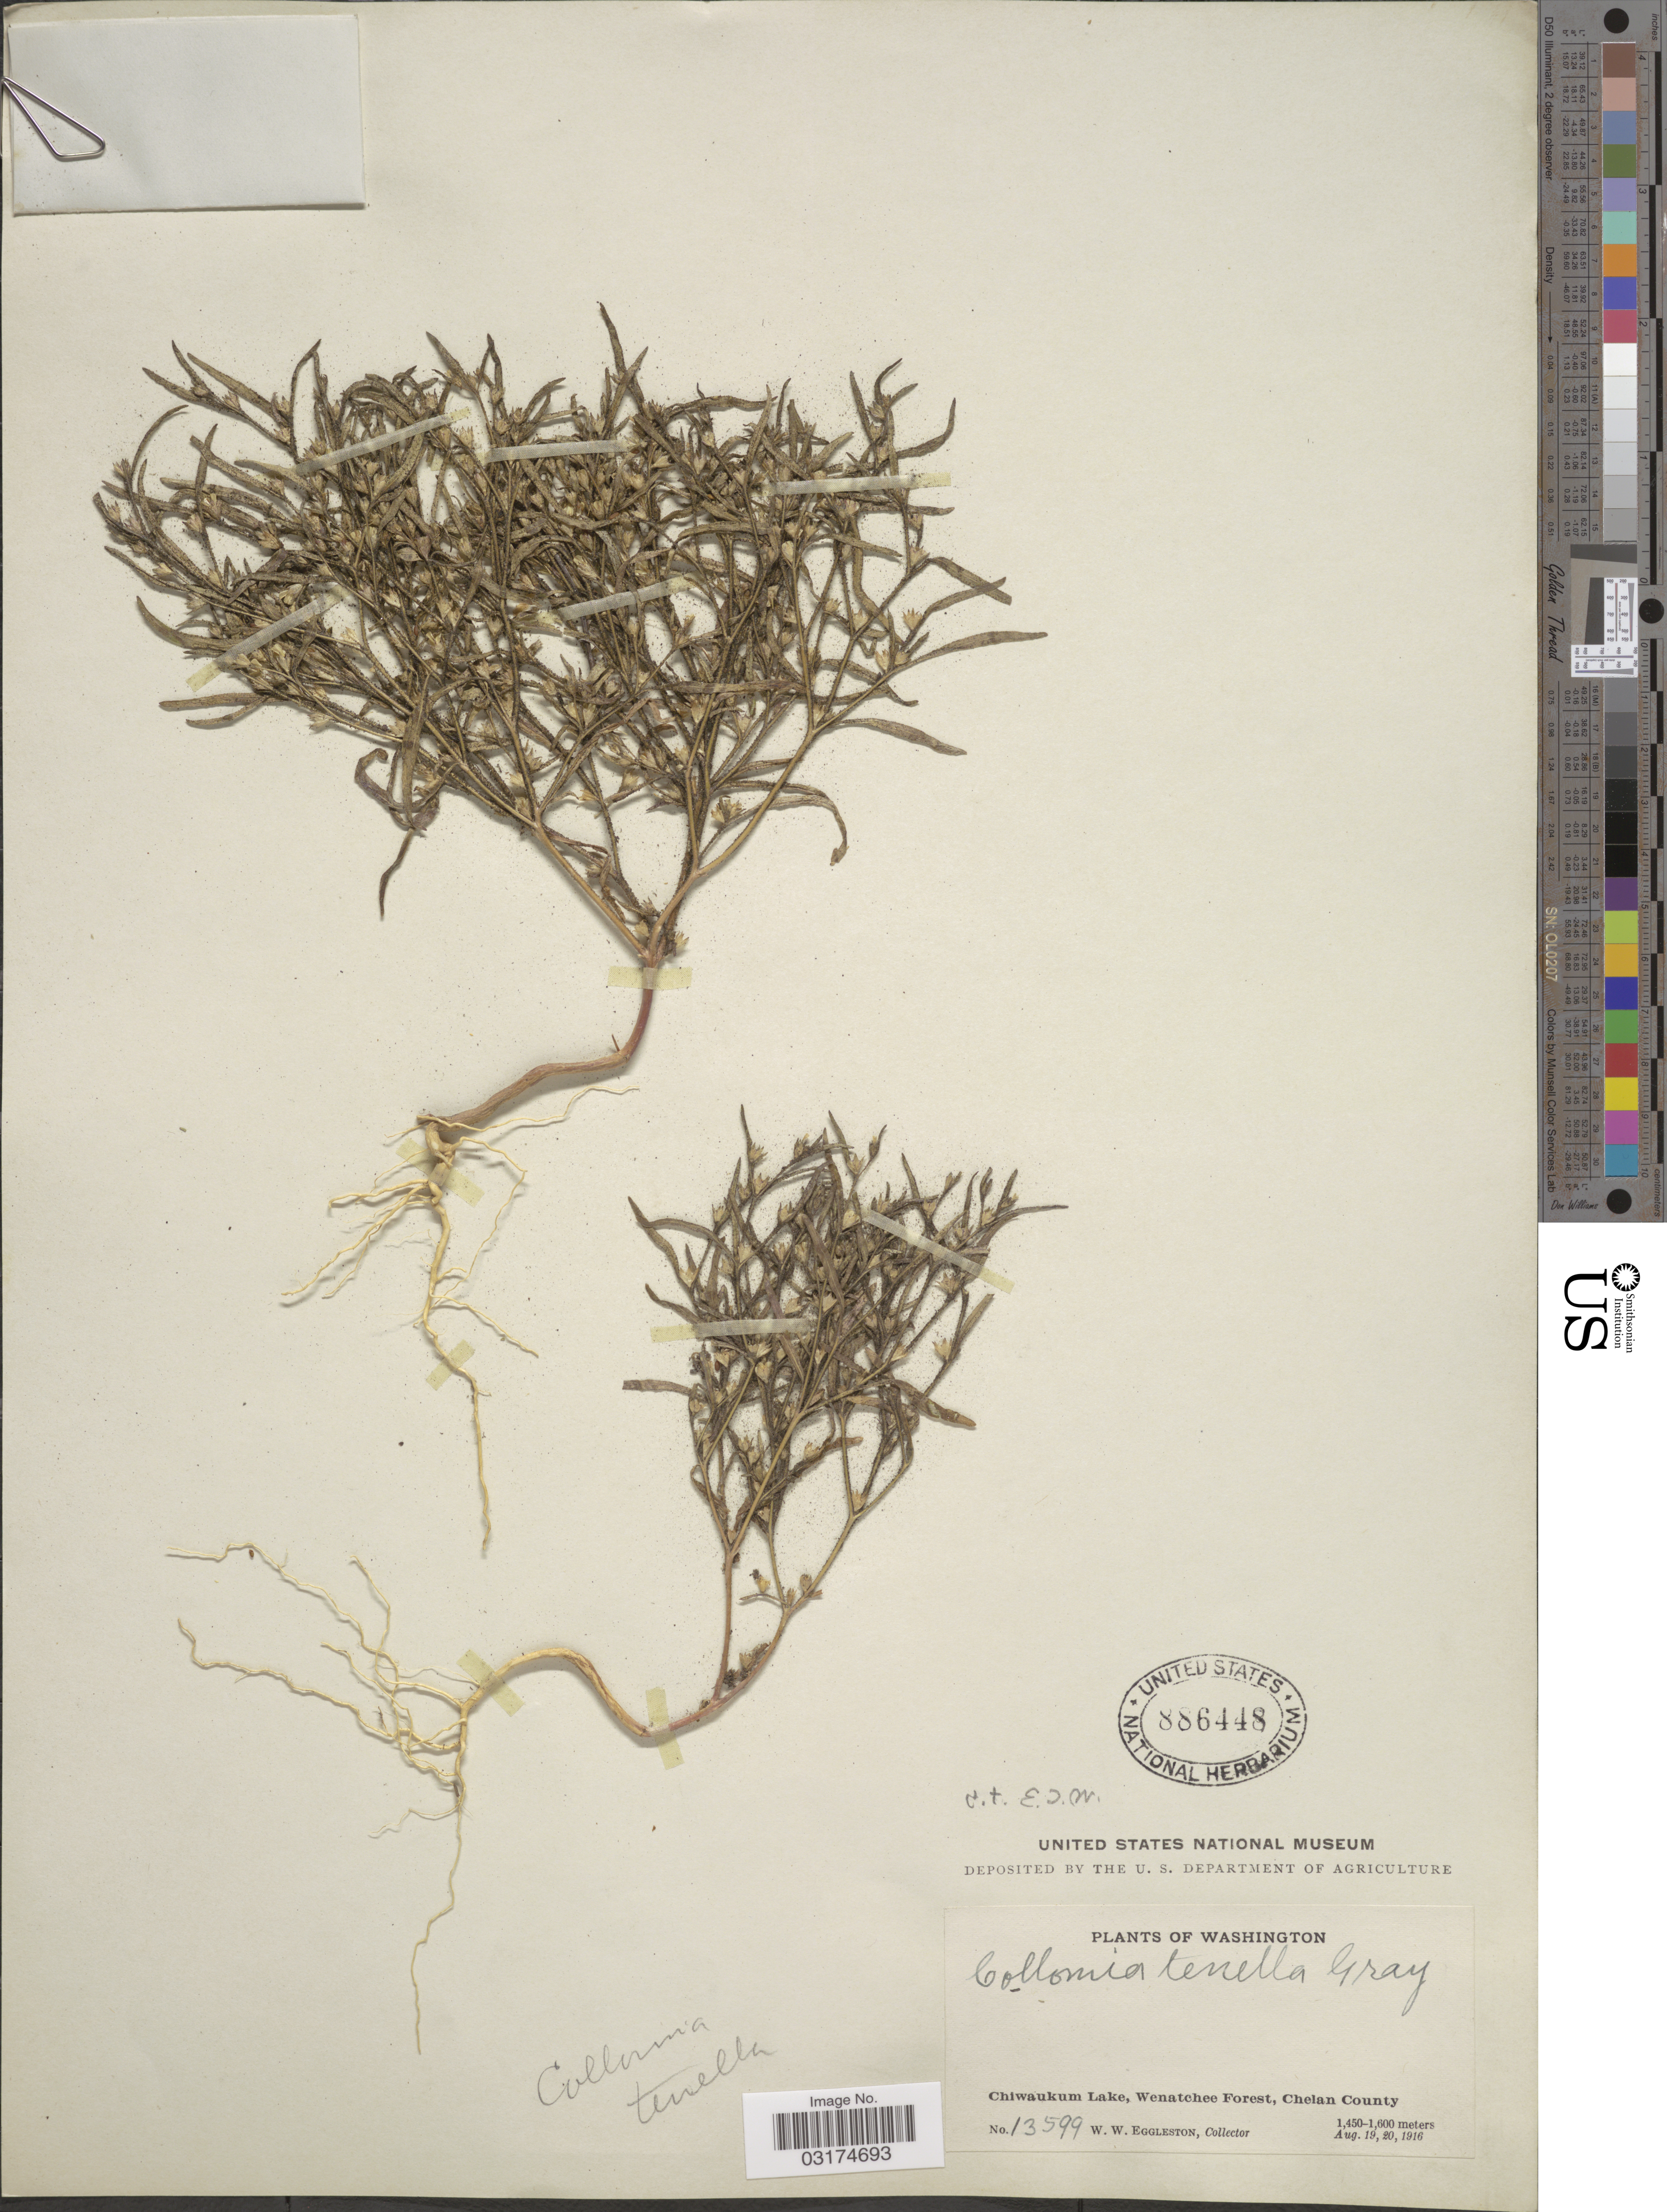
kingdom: Plantae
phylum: Tracheophyta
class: Magnoliopsida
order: Ericales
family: Polemoniaceae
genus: Collomia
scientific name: Collomia tenella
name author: A. Gray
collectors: W. W. Eggleston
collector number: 13599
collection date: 1916-08-19/1916-08-20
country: United States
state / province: Washington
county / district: Chelan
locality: Chiwaukum Lake, Wenatchee Forest, Chelan County.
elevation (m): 1450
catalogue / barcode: US 886448